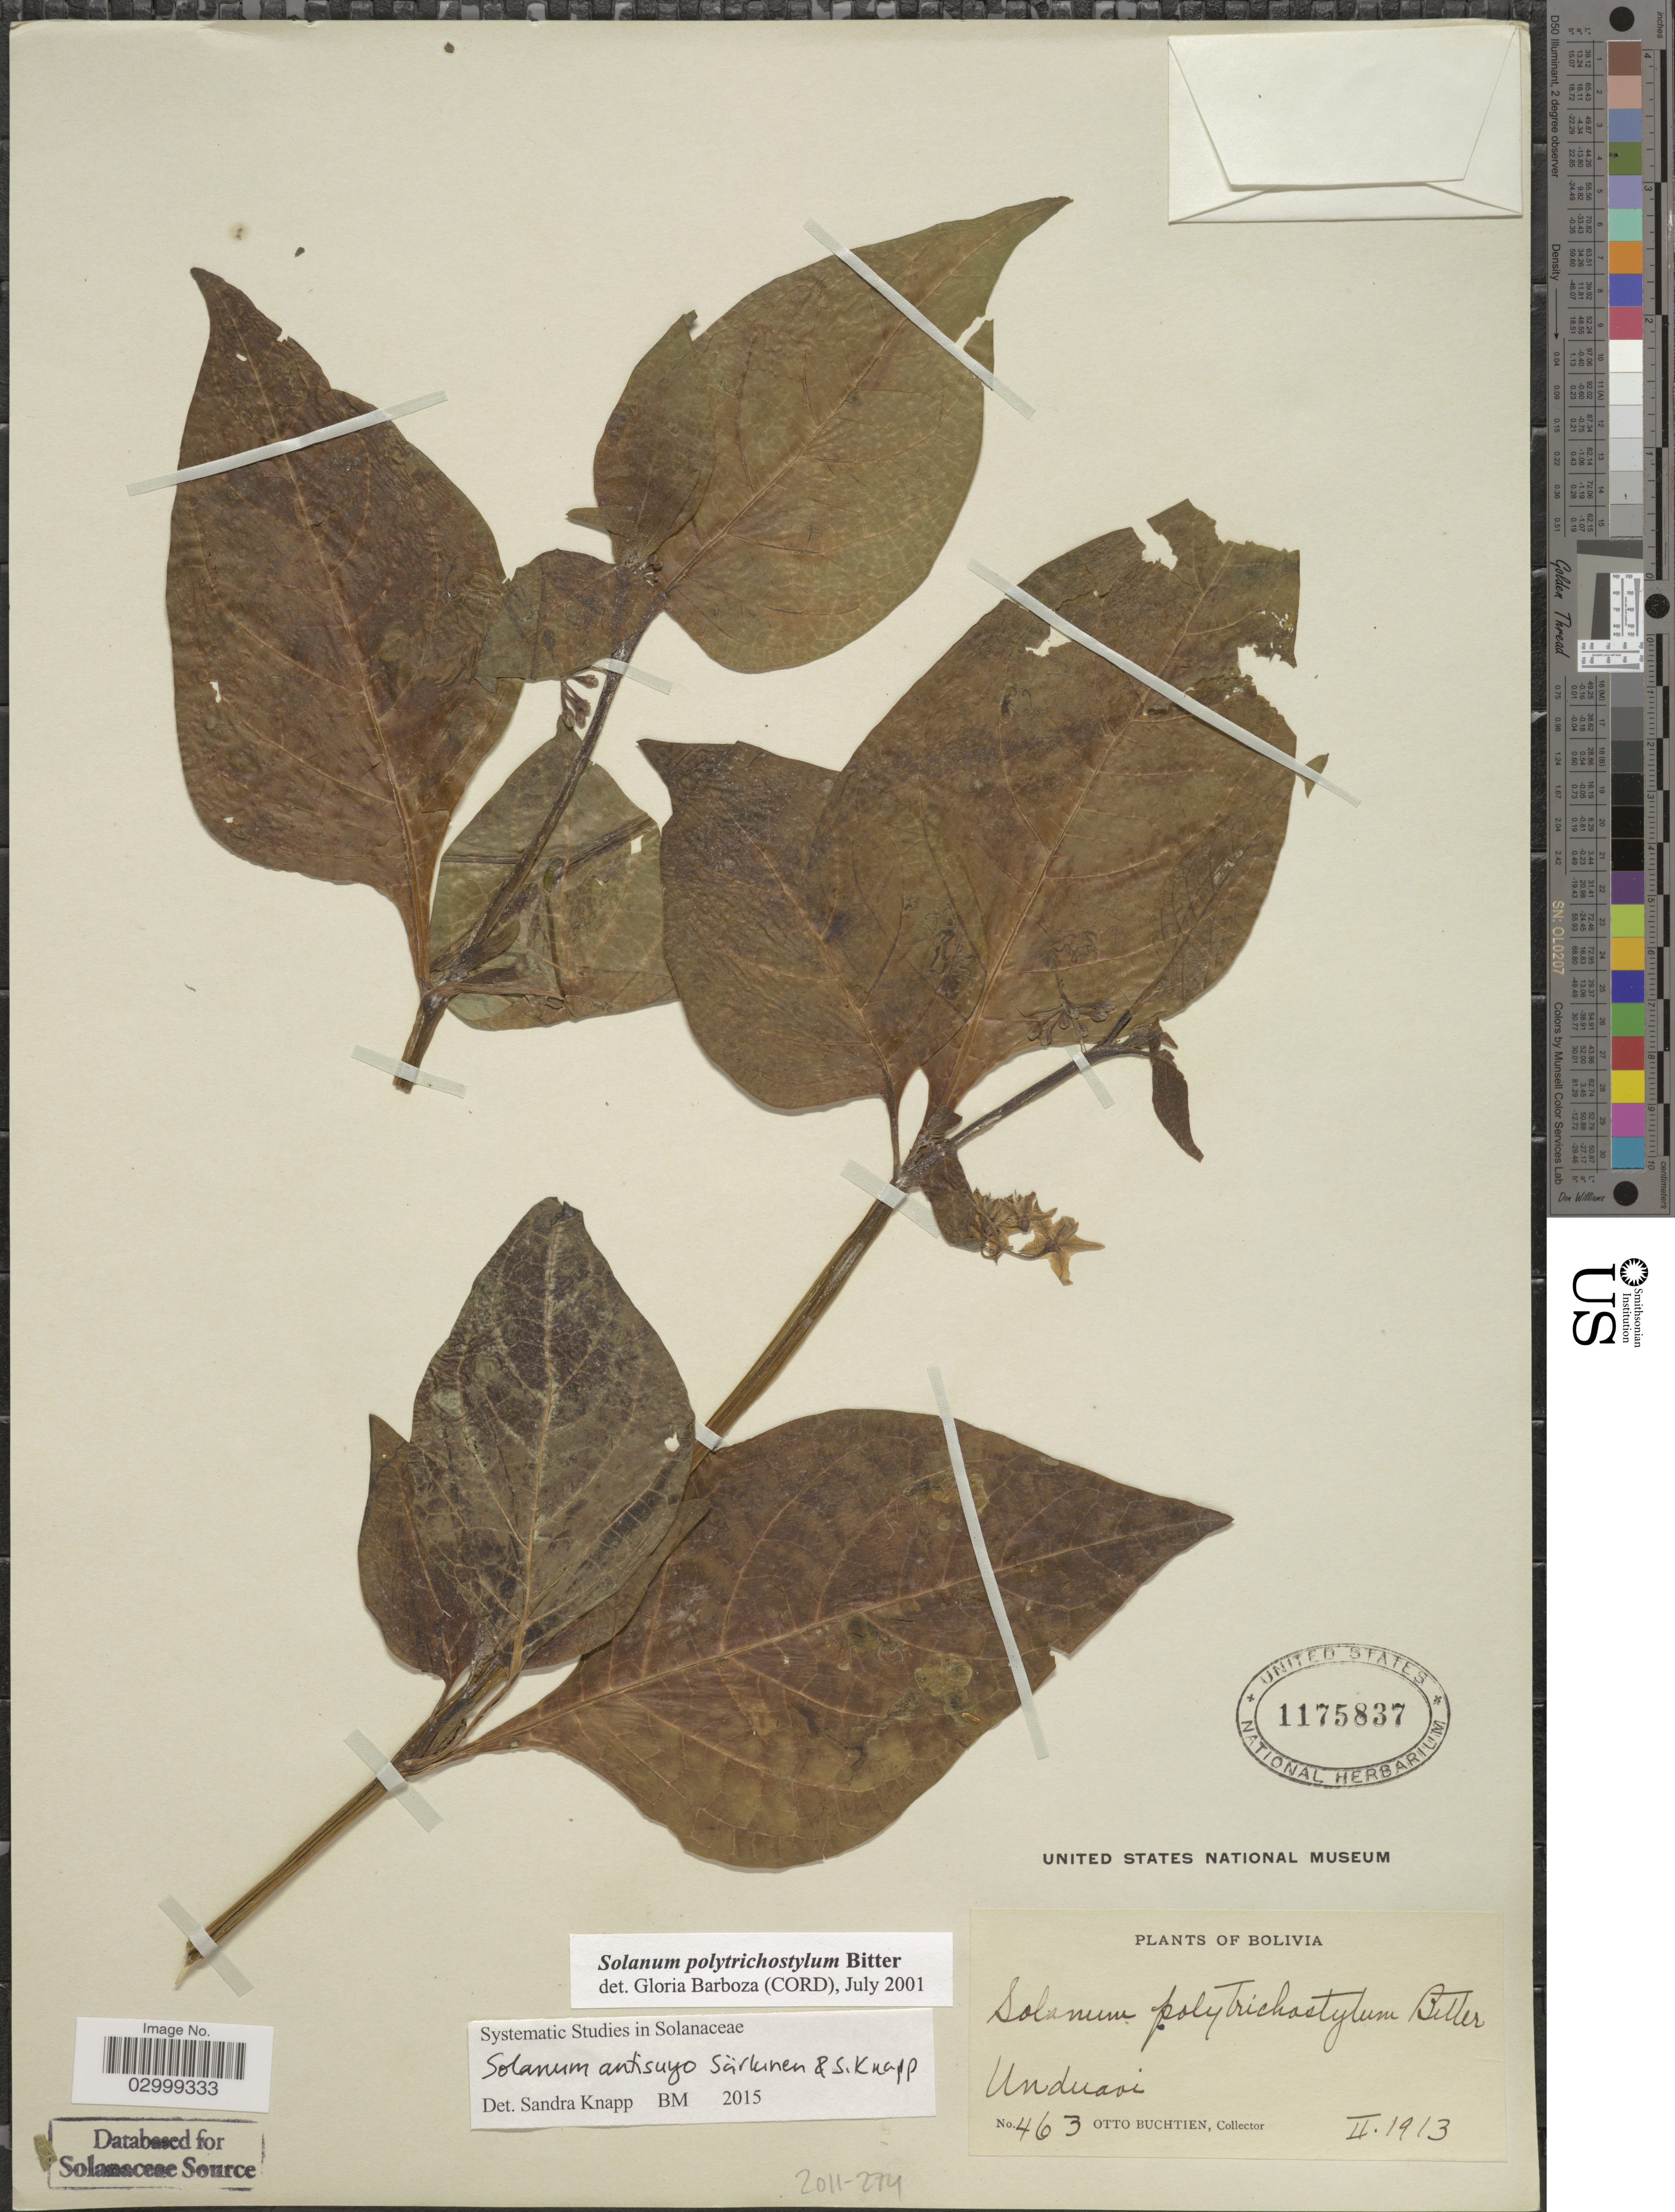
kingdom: Plantae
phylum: Tracheophyta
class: Magnoliopsida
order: Solanales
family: Solanaceae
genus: Solanum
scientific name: Solanum antisuyo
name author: Särkinen & S. Knapp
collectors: O. Buchtien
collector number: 463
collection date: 1913-02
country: Bolivia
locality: Unduavi.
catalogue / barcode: US 1175837